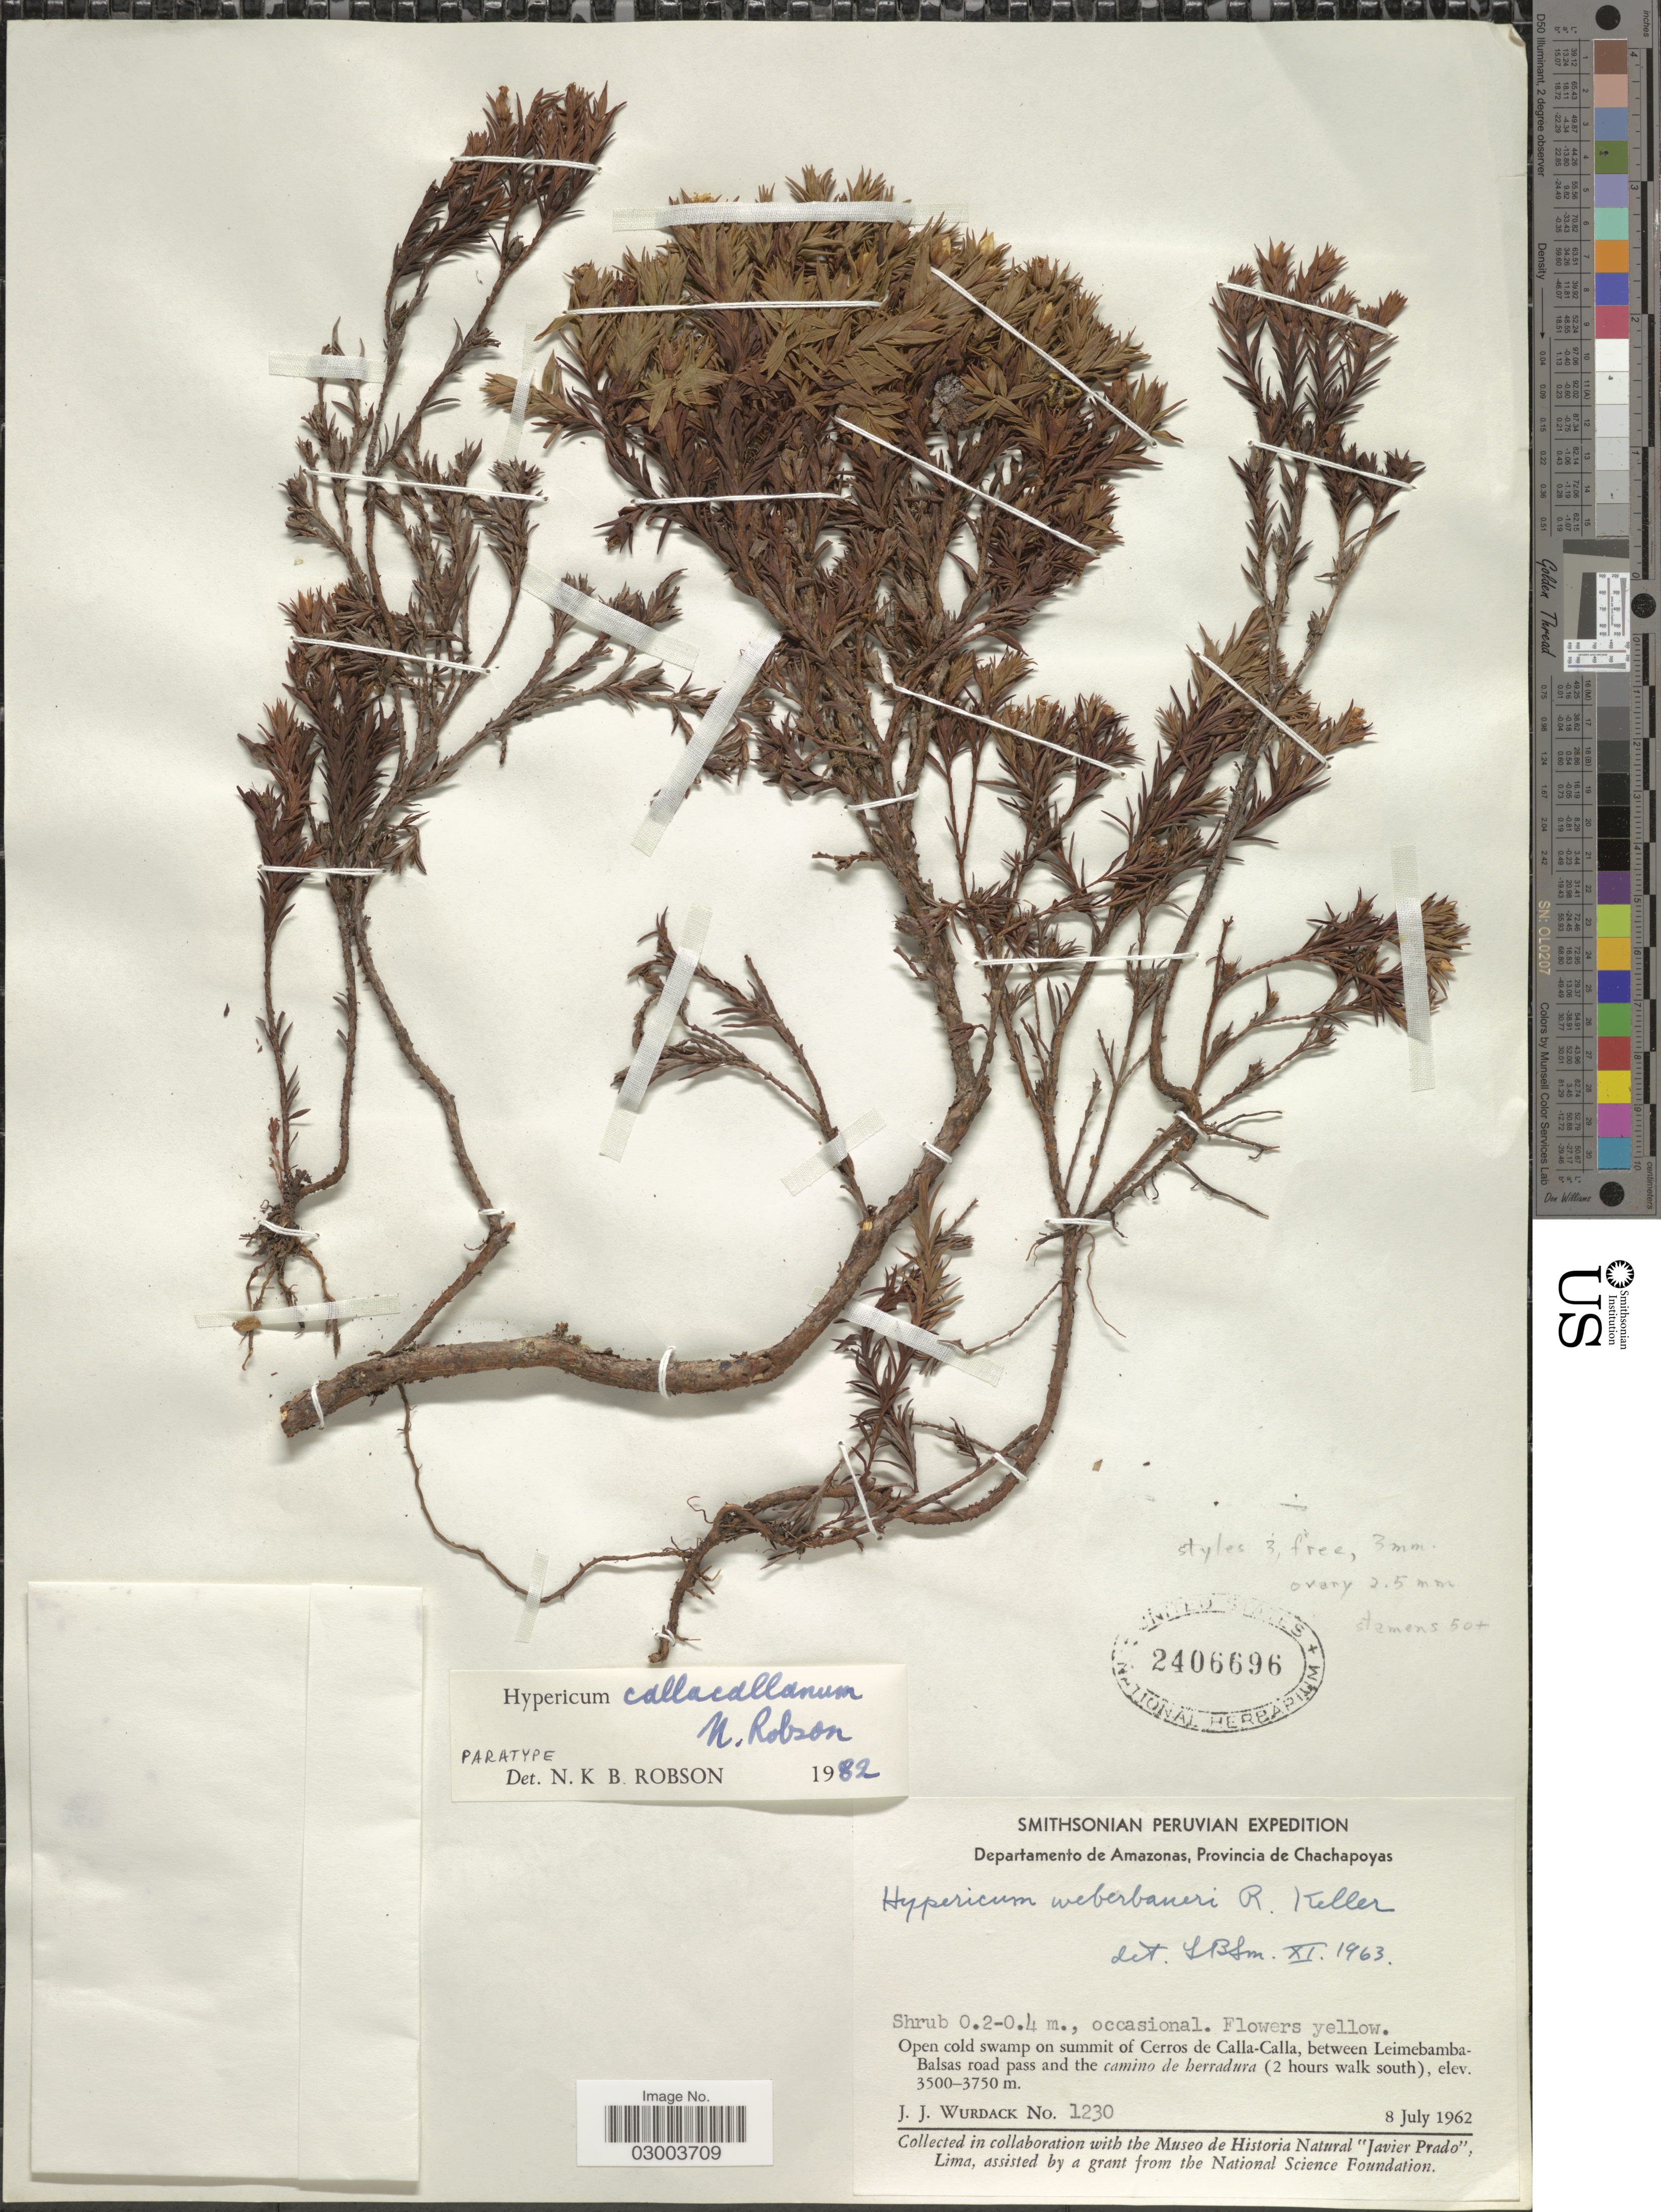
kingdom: Plantae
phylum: Tracheophyta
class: Magnoliopsida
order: Malpighiales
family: Hypericaceae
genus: Hypericum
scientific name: Hypericum callacallanum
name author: N. Robson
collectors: J. J. Wurdack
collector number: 1230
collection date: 1962-07-08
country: Peru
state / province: Amazonas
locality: Departamento de Amazonas, Provincia de Chachapoyas, Open cold swamp on summit of Cerros de Calla-Calla, between Leimebamba-Balsas road pass and the camino de berradura (2 hours walk south).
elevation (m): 3500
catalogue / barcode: US 2406696